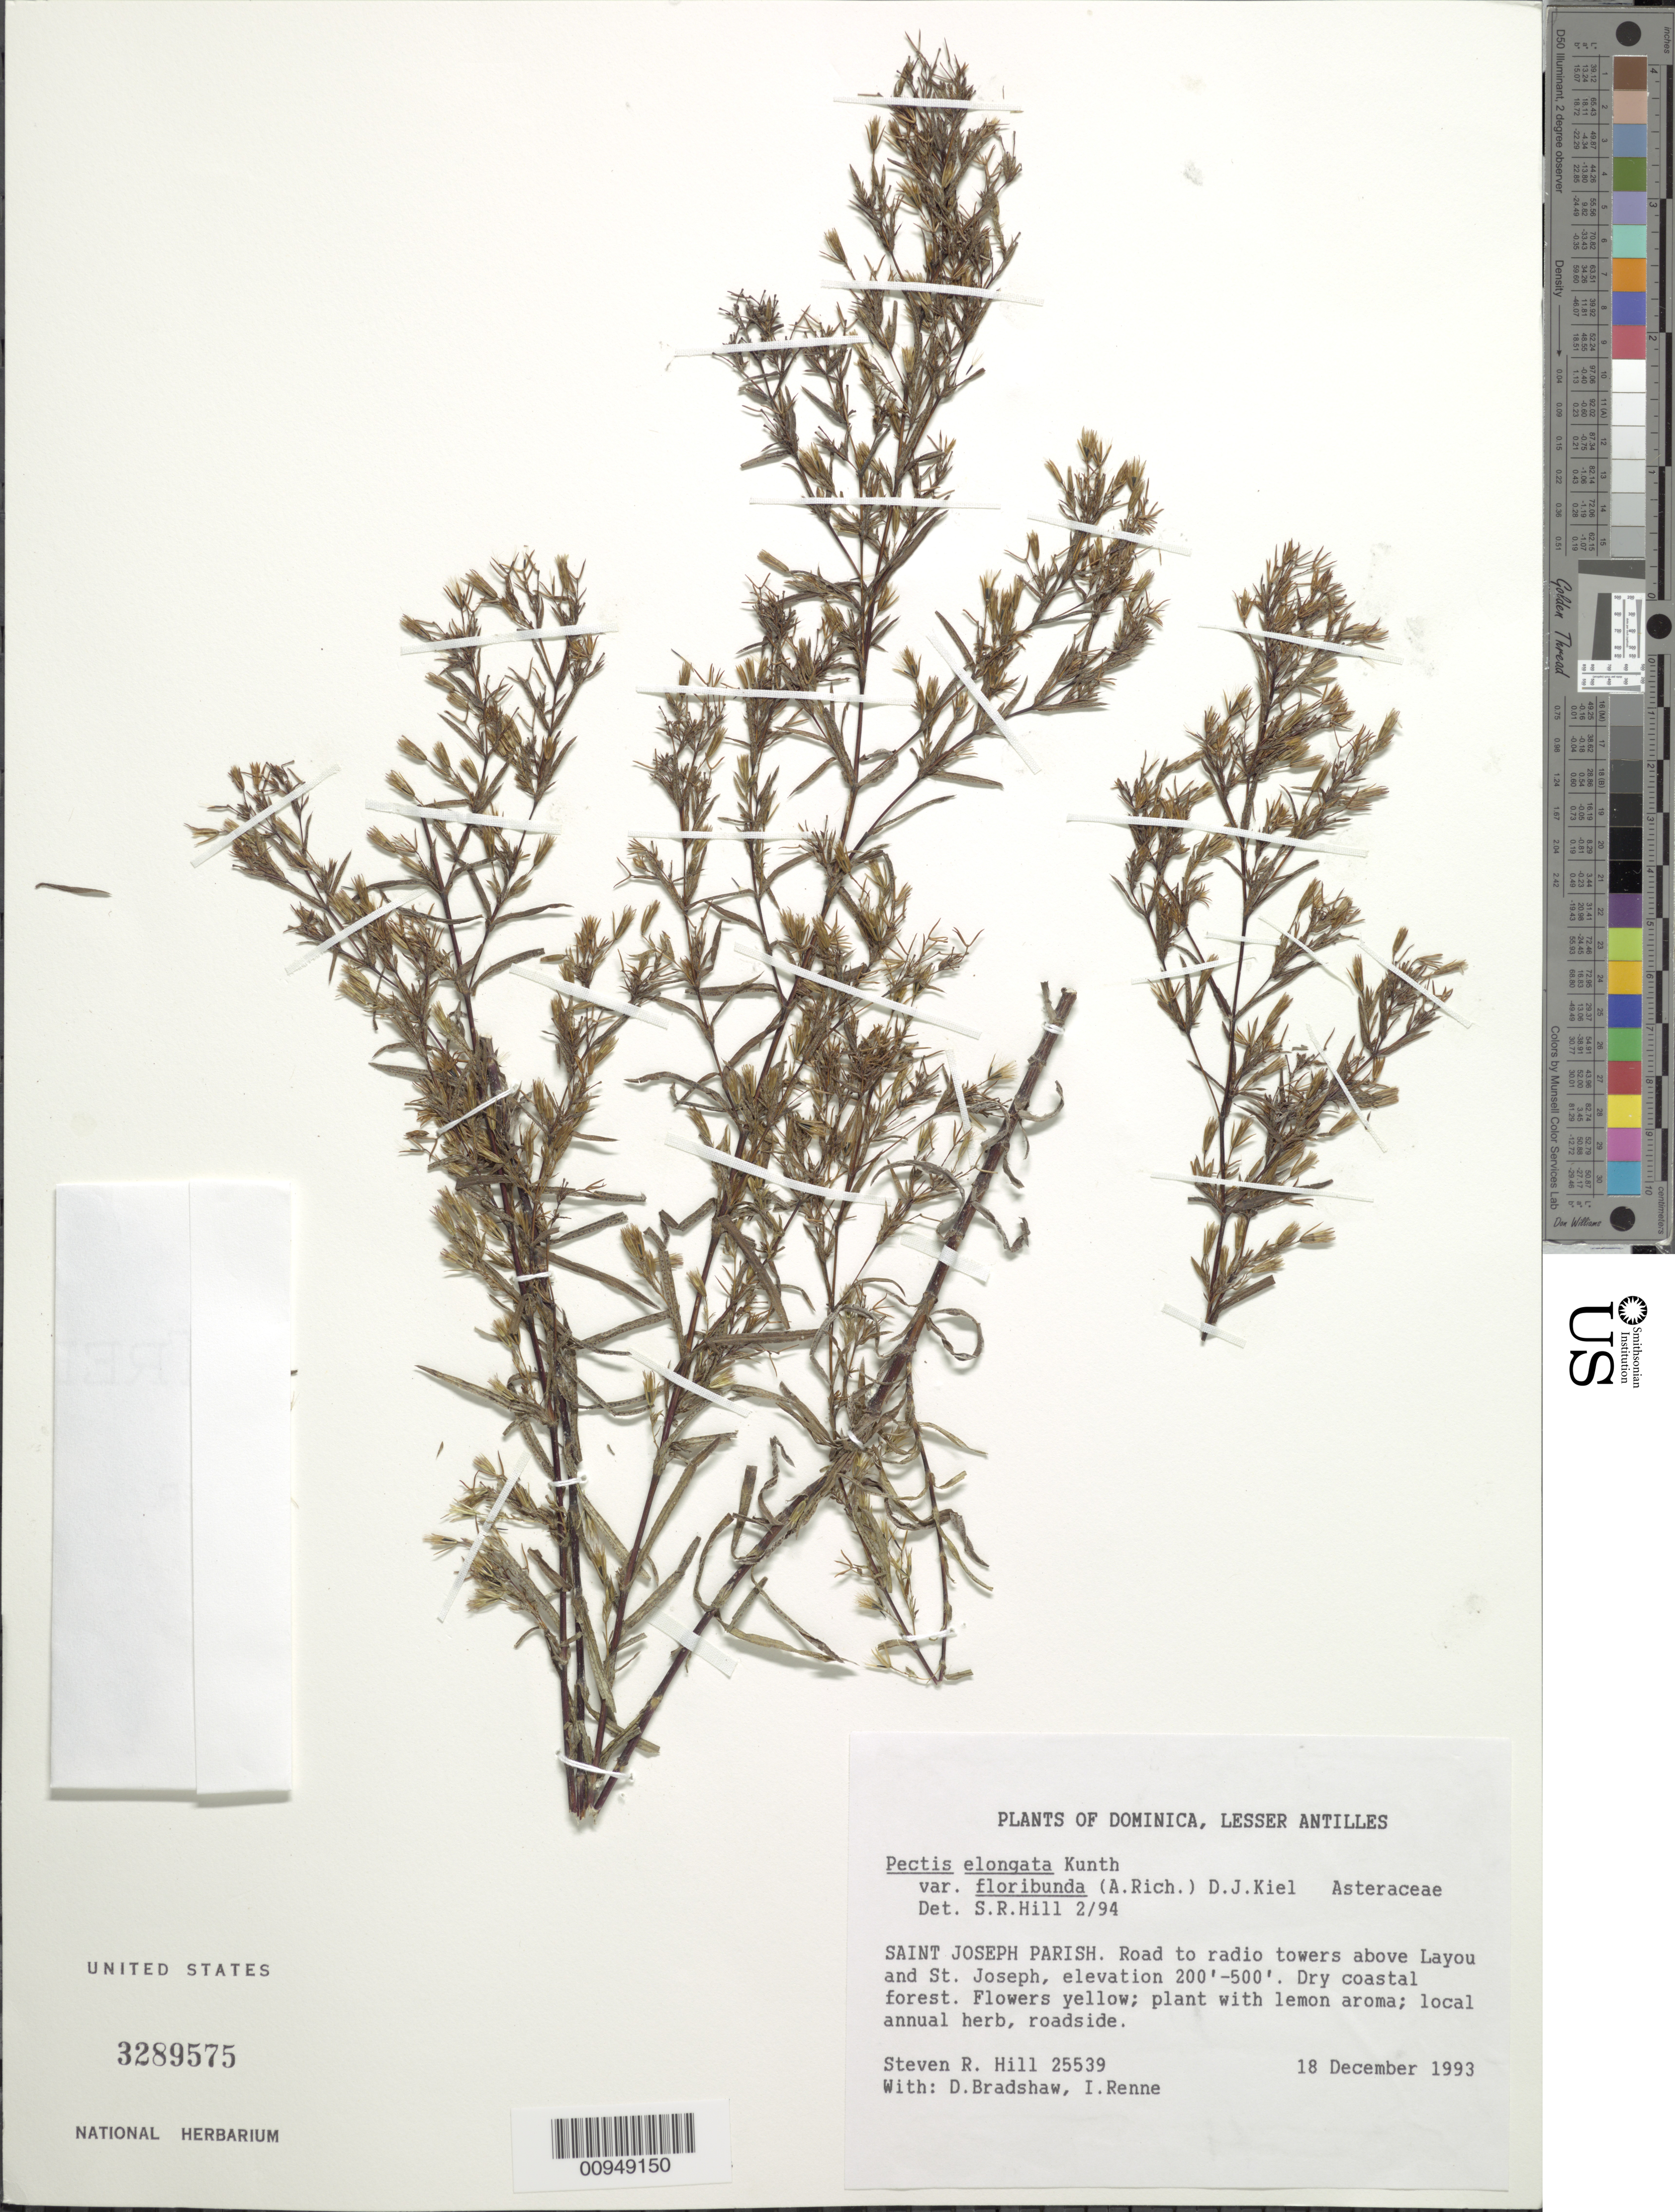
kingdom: Plantae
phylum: Tracheophyta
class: Magnoliopsida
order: Asterales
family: Asteraceae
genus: Pectis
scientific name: Pectis elongata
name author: Kunth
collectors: S. R. Hill, D. Bradshaw & I. Renne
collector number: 25539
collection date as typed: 18 Dec 1993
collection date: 1993-12-18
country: Dominica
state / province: St. Joseph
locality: Road to radio towers between Layou and St. Joseph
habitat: Dry coastal forest, roadside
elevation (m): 200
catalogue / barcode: US 3289575